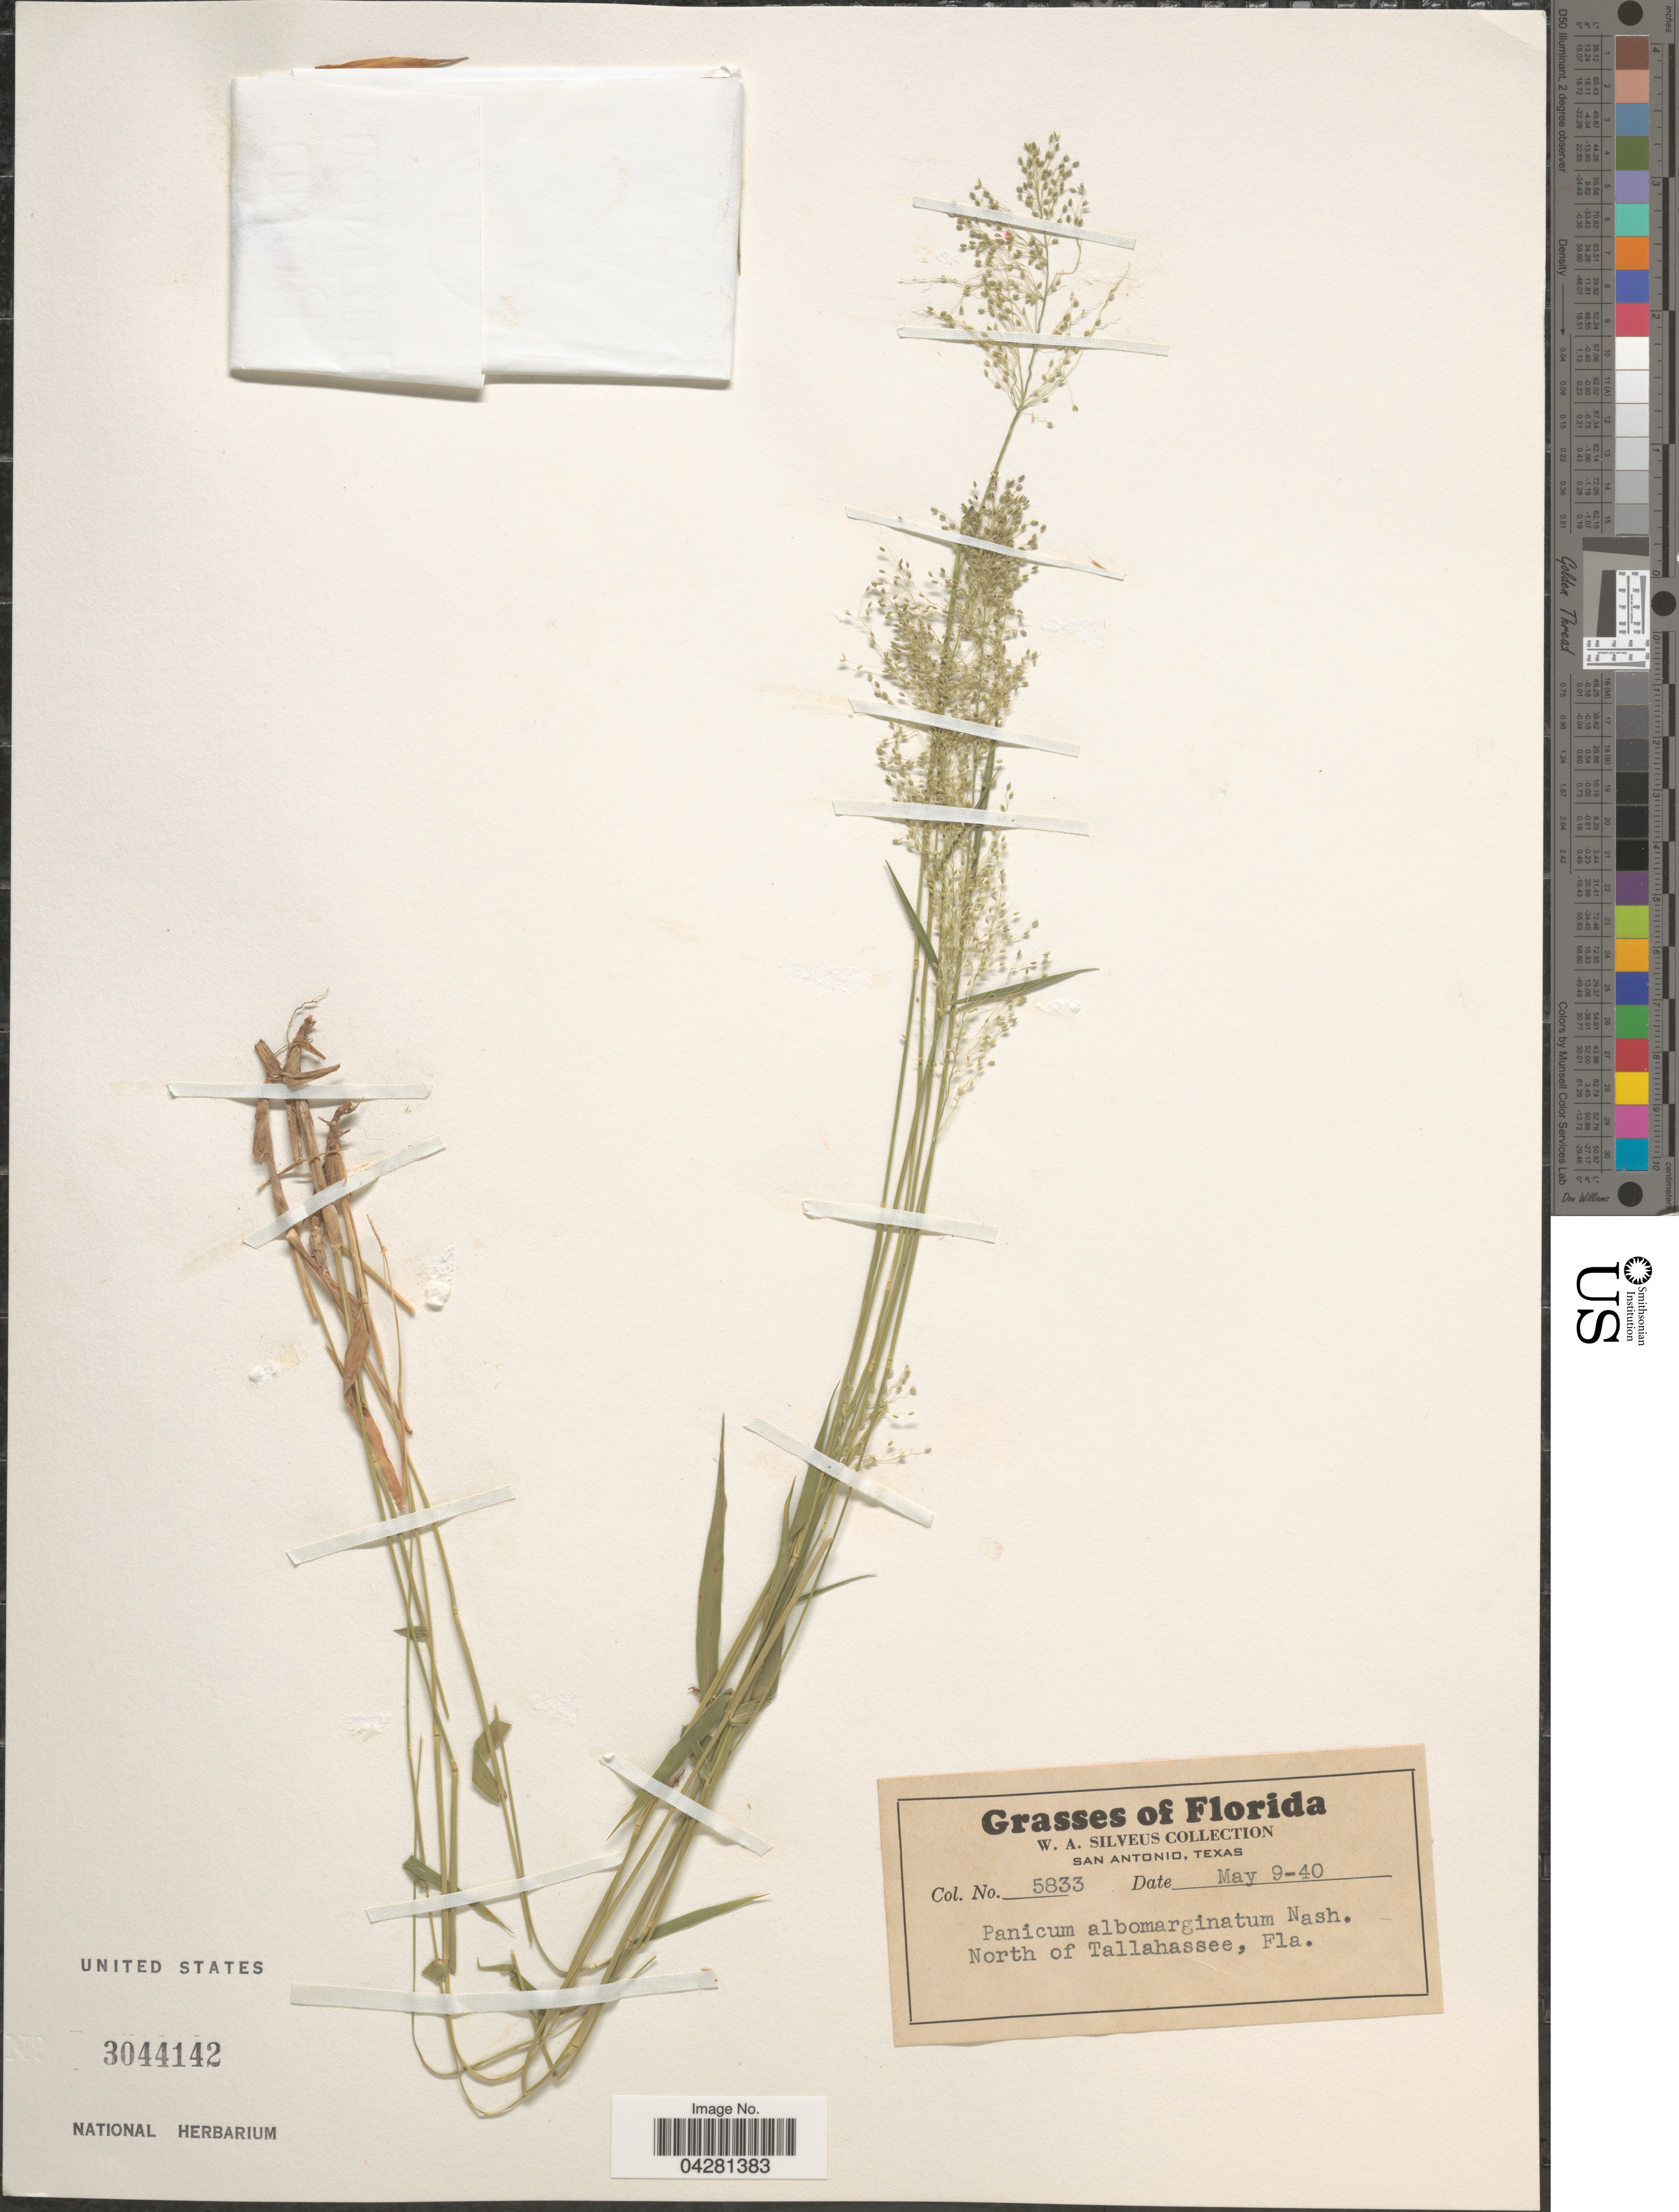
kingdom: Plantae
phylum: Tracheophyta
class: Liliopsida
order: Poales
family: Poaceae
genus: Dichanthelium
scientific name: Dichanthelium dichotomum var. unciphyllum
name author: (Trin.) Davidse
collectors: W. Silveus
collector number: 5833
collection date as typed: Transcribed d/m/y: 9/5/40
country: United States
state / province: Florida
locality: North of Tallahassee.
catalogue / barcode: US 3044142